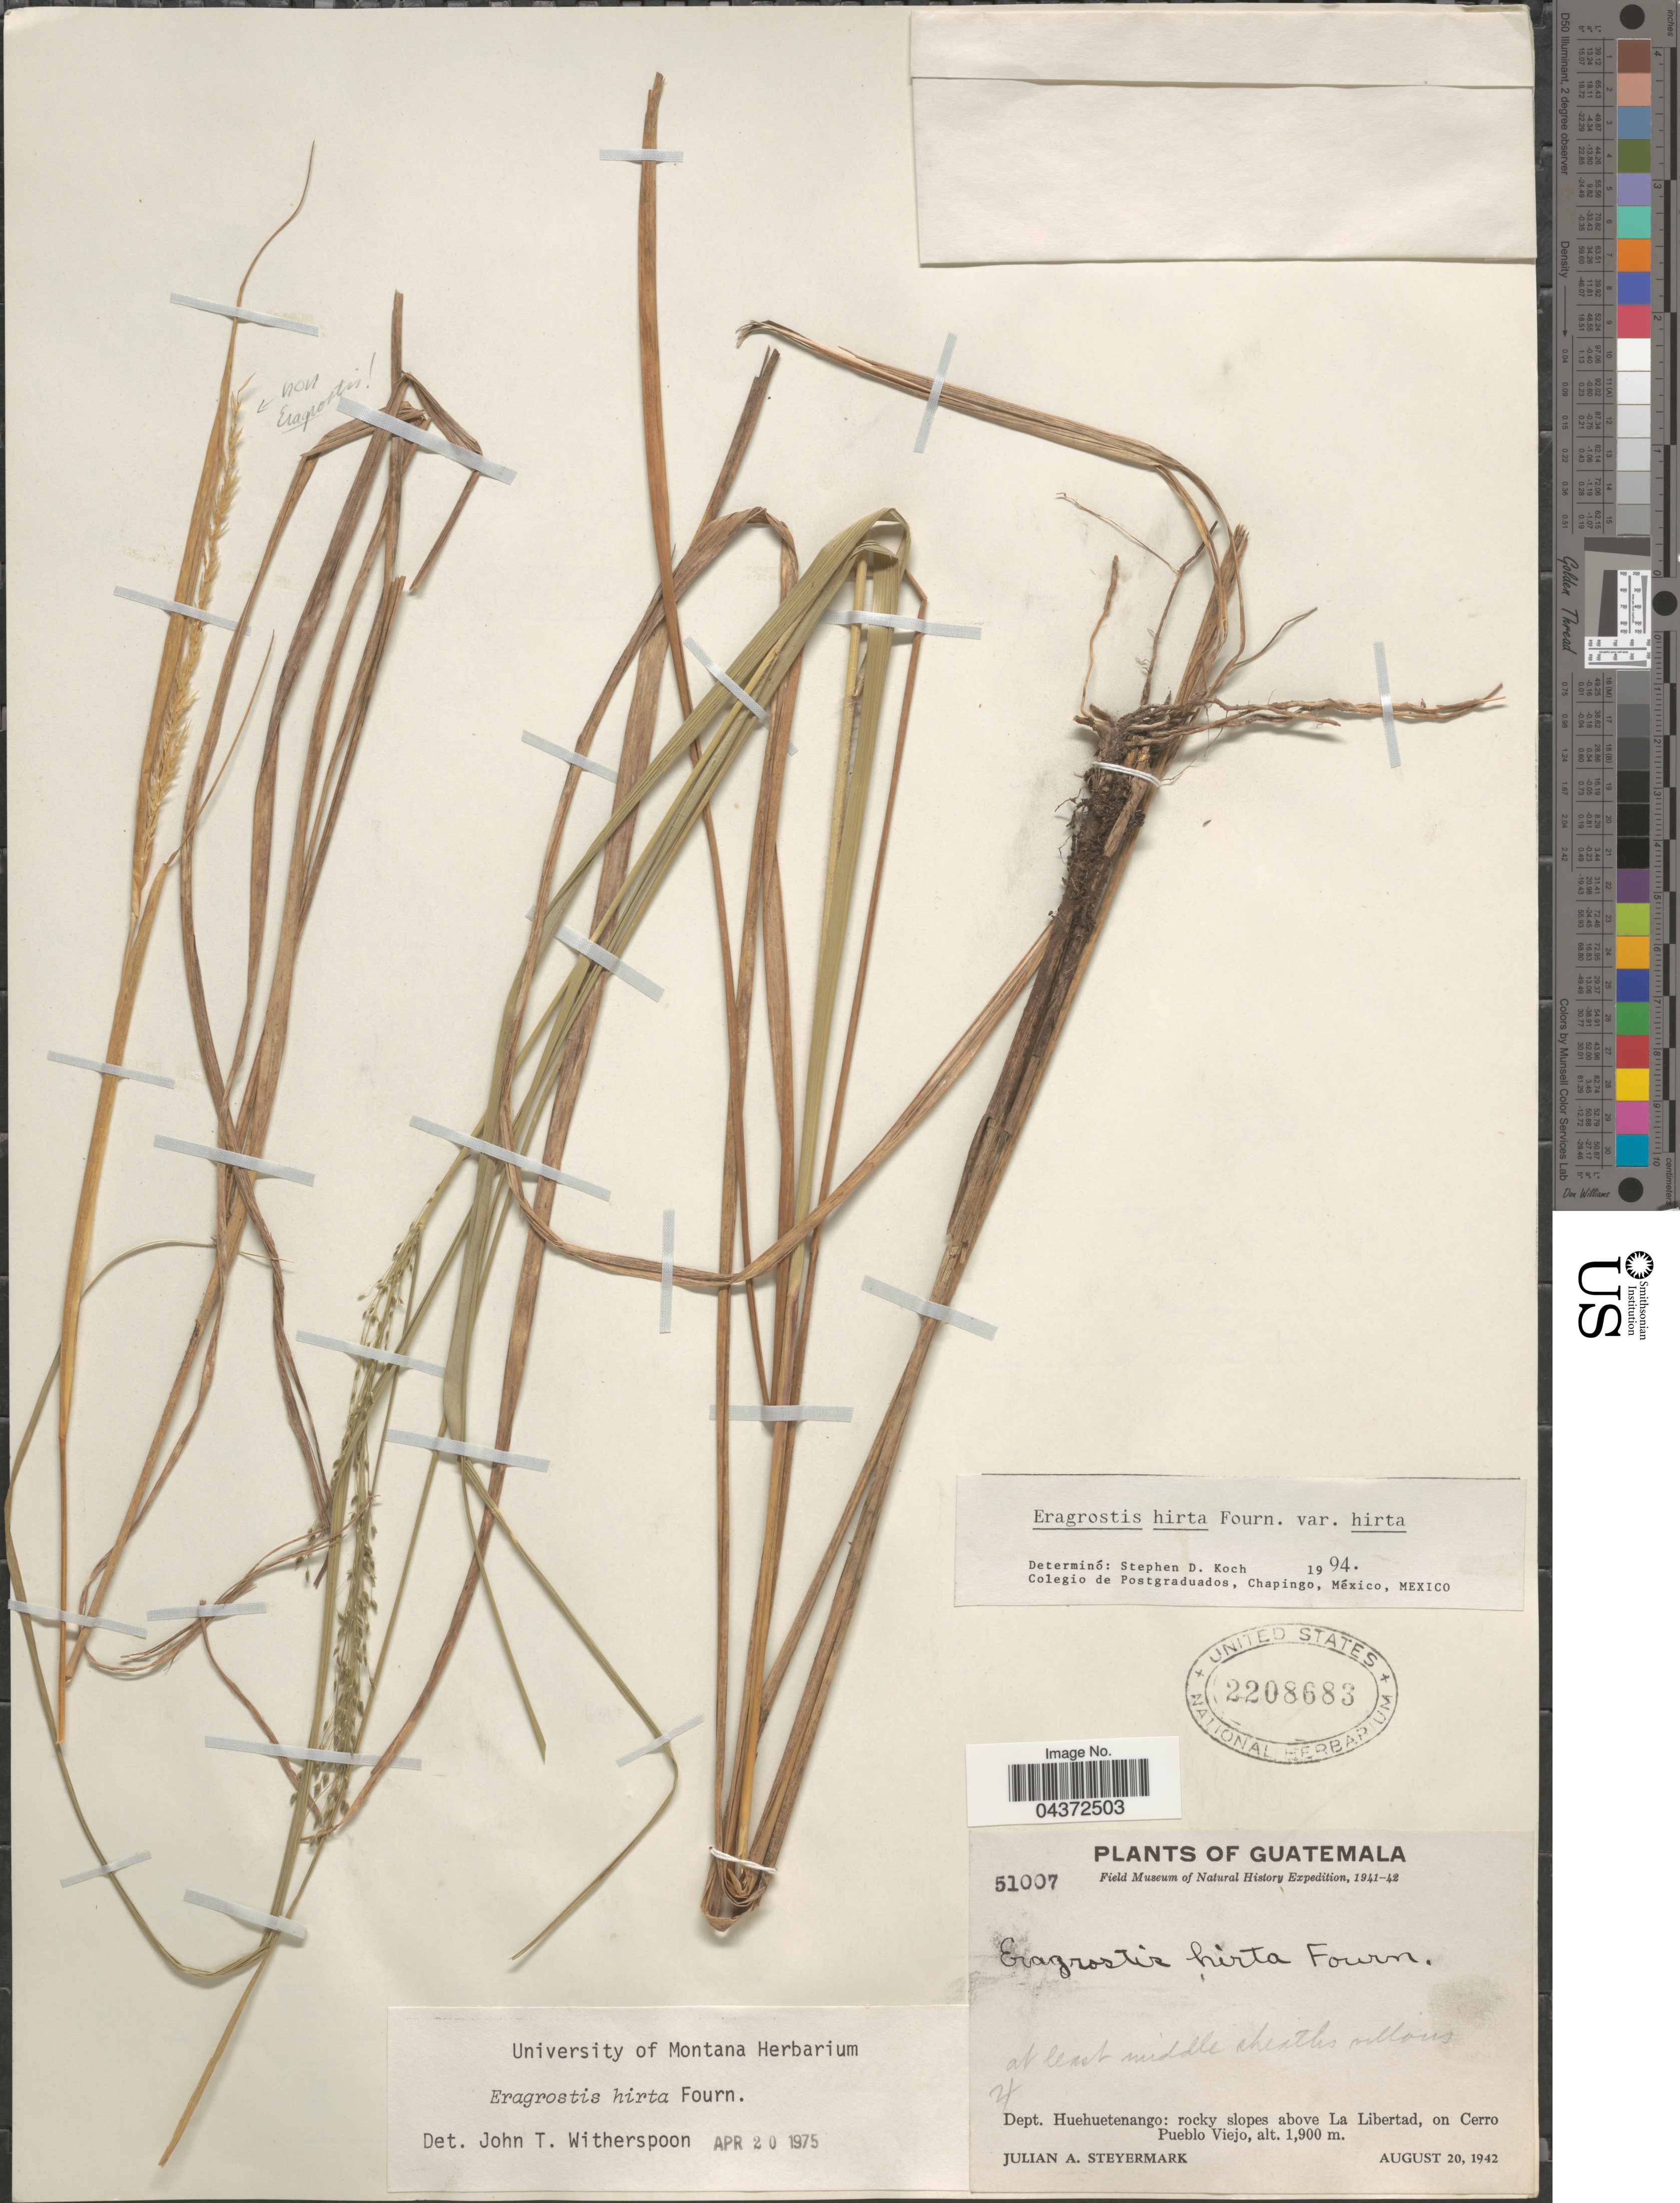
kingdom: Plantae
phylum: Tracheophyta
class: Liliopsida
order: Poales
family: Poaceae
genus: Eragrostis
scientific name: Eragrostis hirta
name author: E. Fourn.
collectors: J. Steyermark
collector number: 51007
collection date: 1942-08-20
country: Guatemala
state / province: Huehuetenango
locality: Field Museum of Natural History Expedition, 1941-42. Dept. Huehuetenango: rocky slopes above La Libertad, on Cerro Pueblo Viejo.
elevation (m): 1900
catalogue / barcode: US 2208683